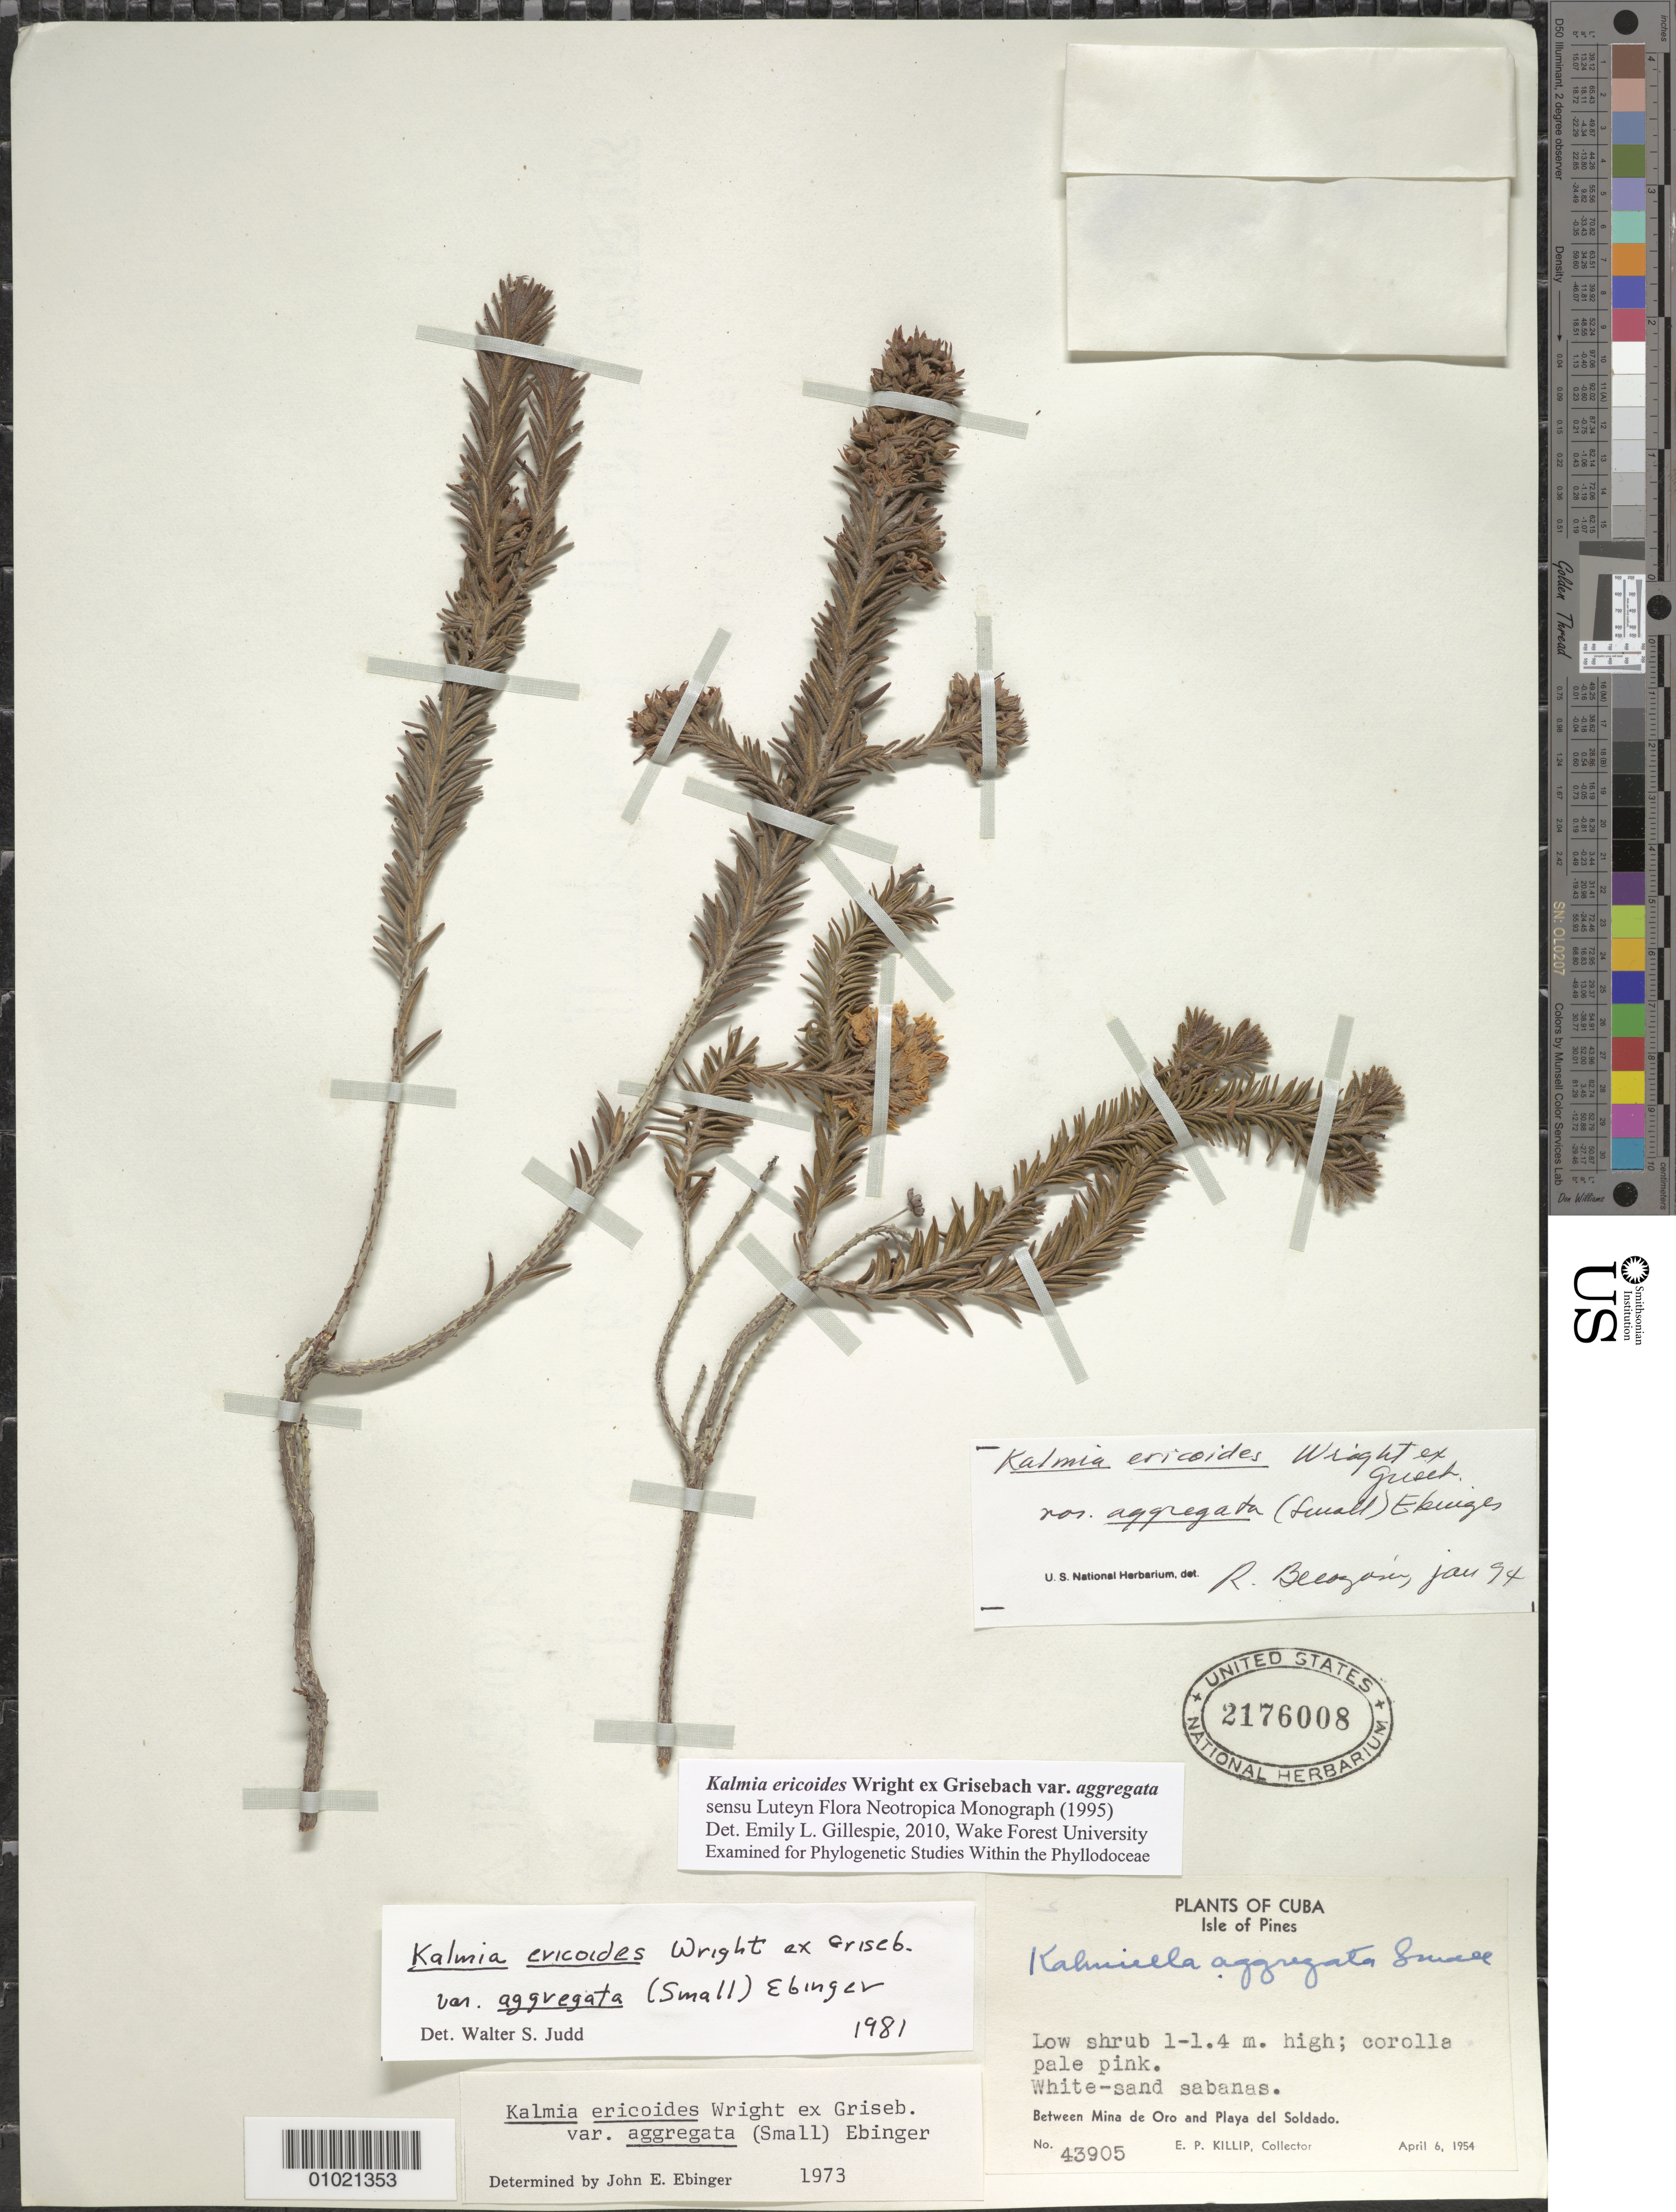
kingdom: Plantae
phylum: Tracheophyta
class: Magnoliopsida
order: Ericales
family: Ericaceae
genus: Kalmia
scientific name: Kalmia ericoides var. aggregata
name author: (Small) Ebinger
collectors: E. P. Killip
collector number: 43905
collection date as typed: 06 Apr 1954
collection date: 1954-04-06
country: Cuba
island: Isla de la Juventud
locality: Isle of Pines, between Mina de Oro and Playa del Soldado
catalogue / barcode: US 2176008